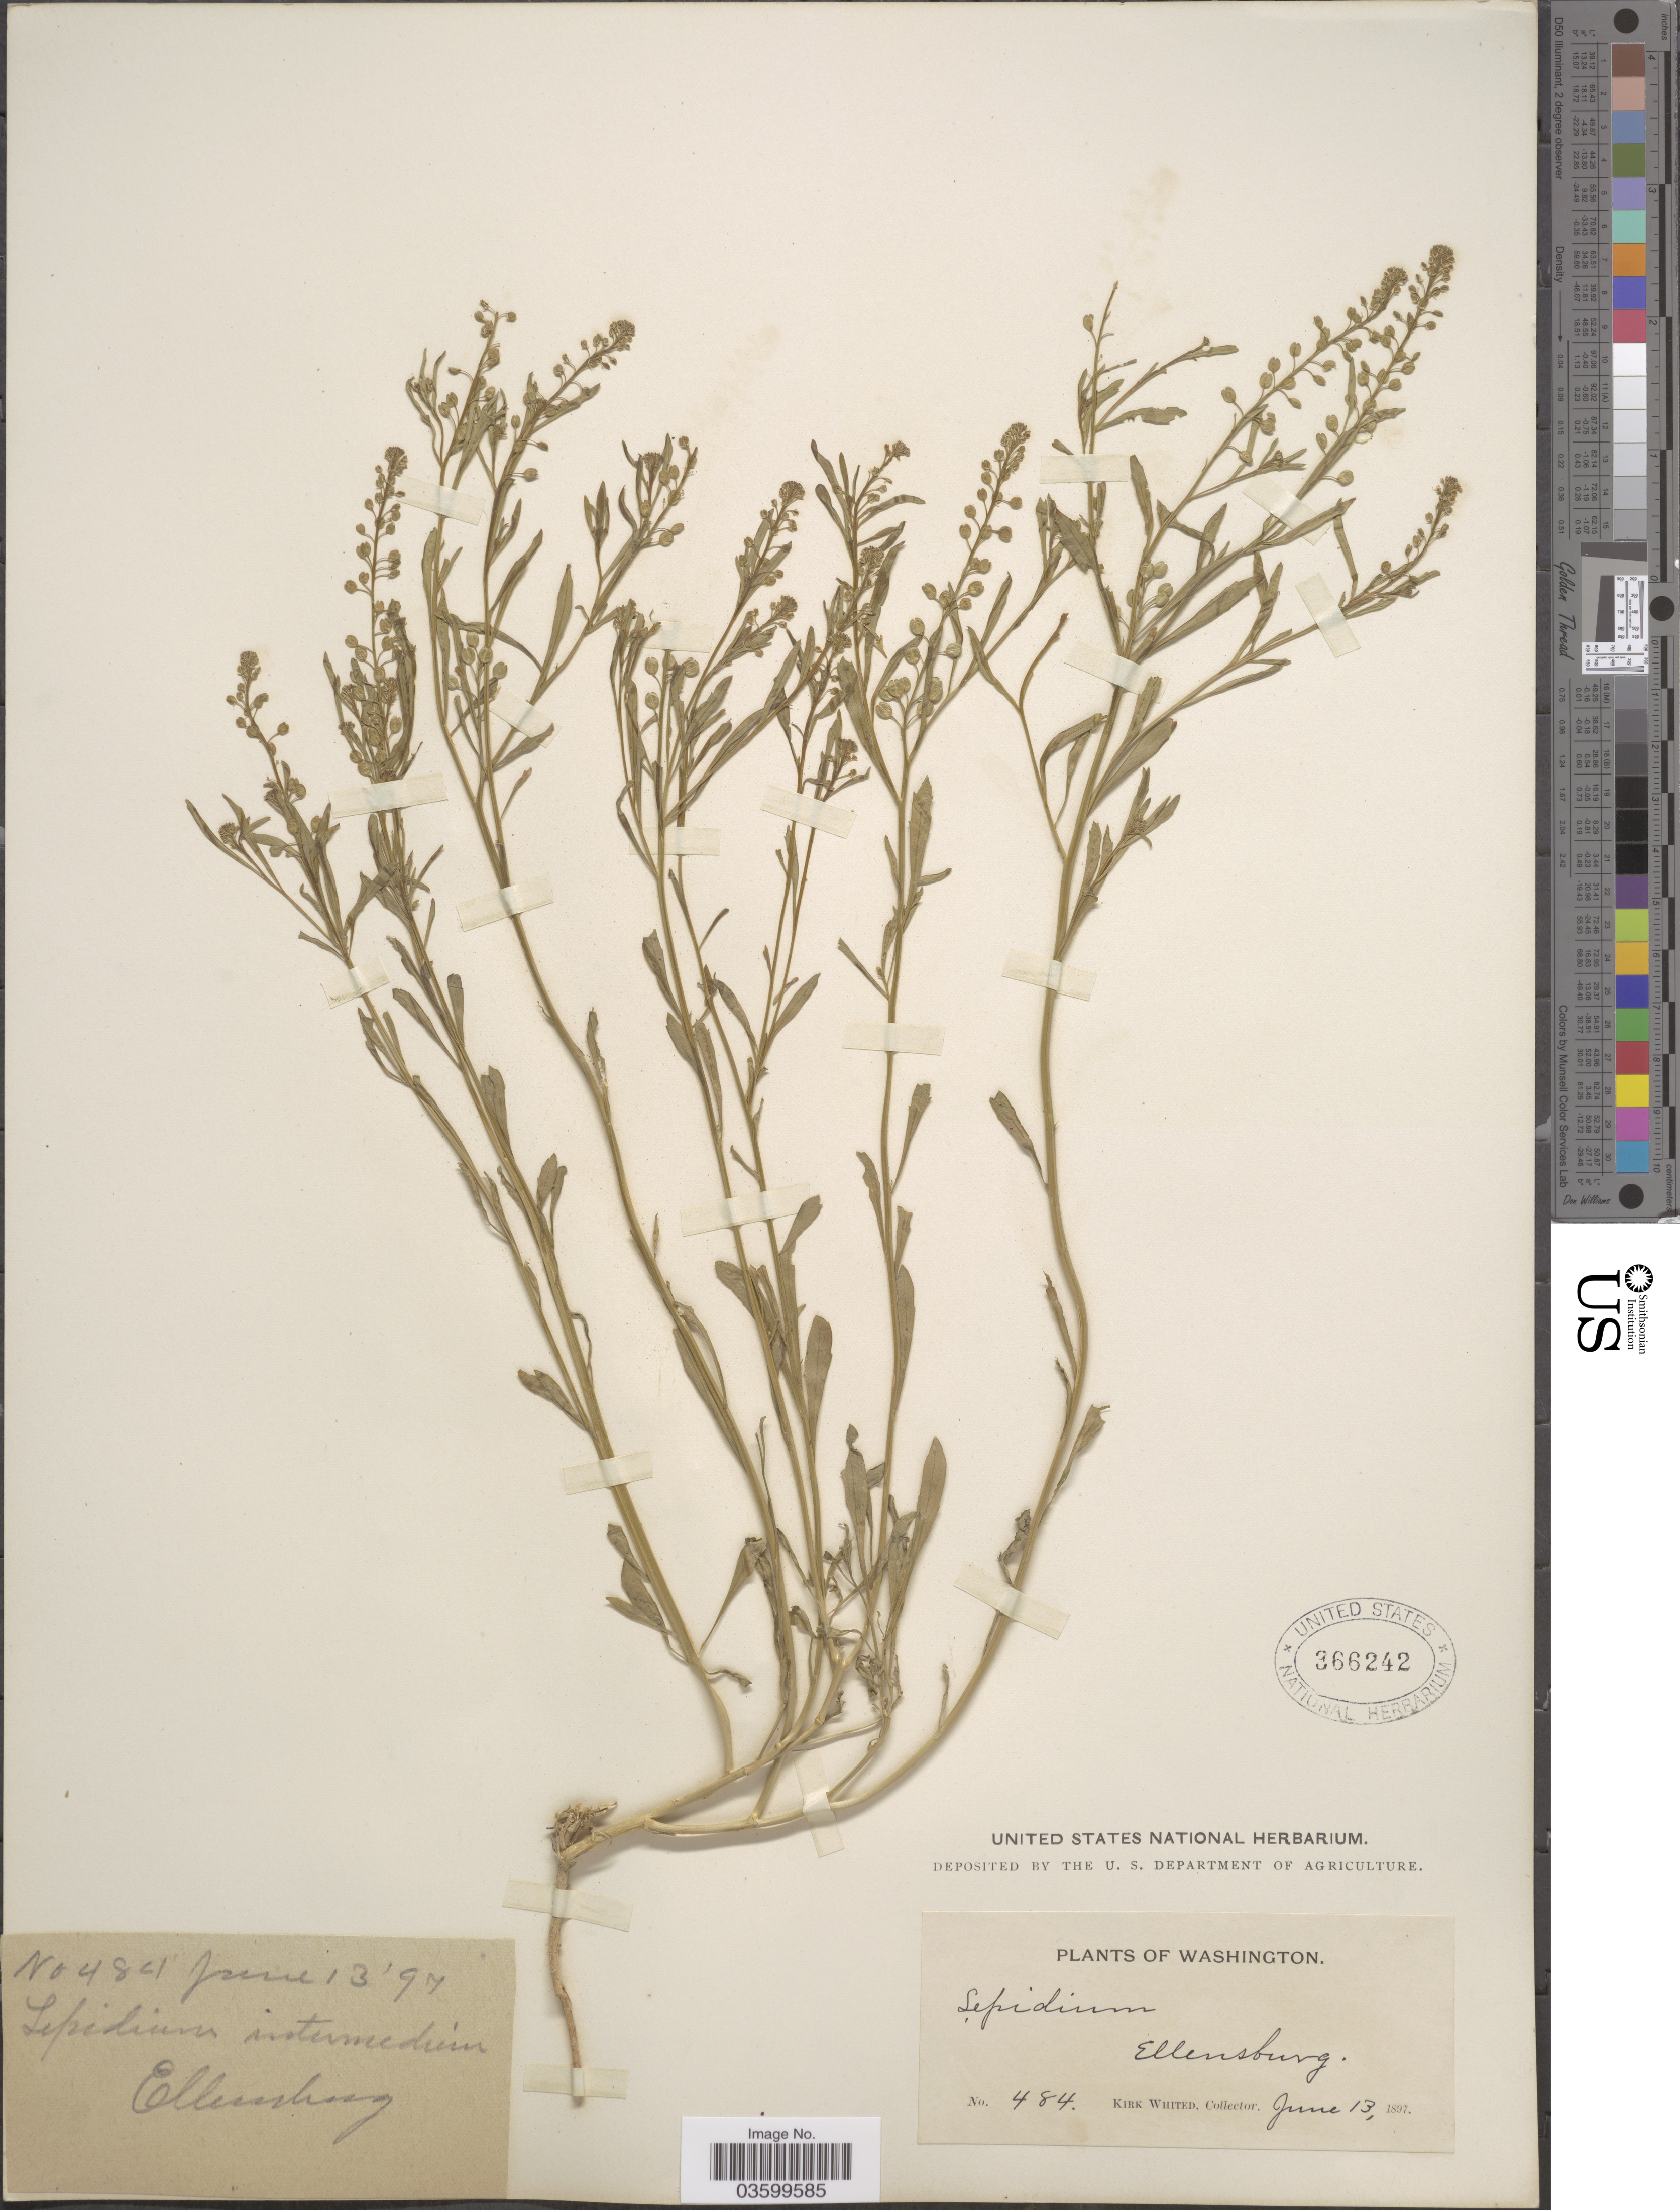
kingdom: Plantae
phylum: Tracheophyta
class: Magnoliopsida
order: Brassicales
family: Brassicaceae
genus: Lepidium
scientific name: Lepidium virginicum var. pubescens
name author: (Greene) C.L. Hitchc.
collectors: K. Whited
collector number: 484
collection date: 1897-06-13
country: United States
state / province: Washington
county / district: Kittitas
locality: Ellensburg.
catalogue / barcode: US 366242